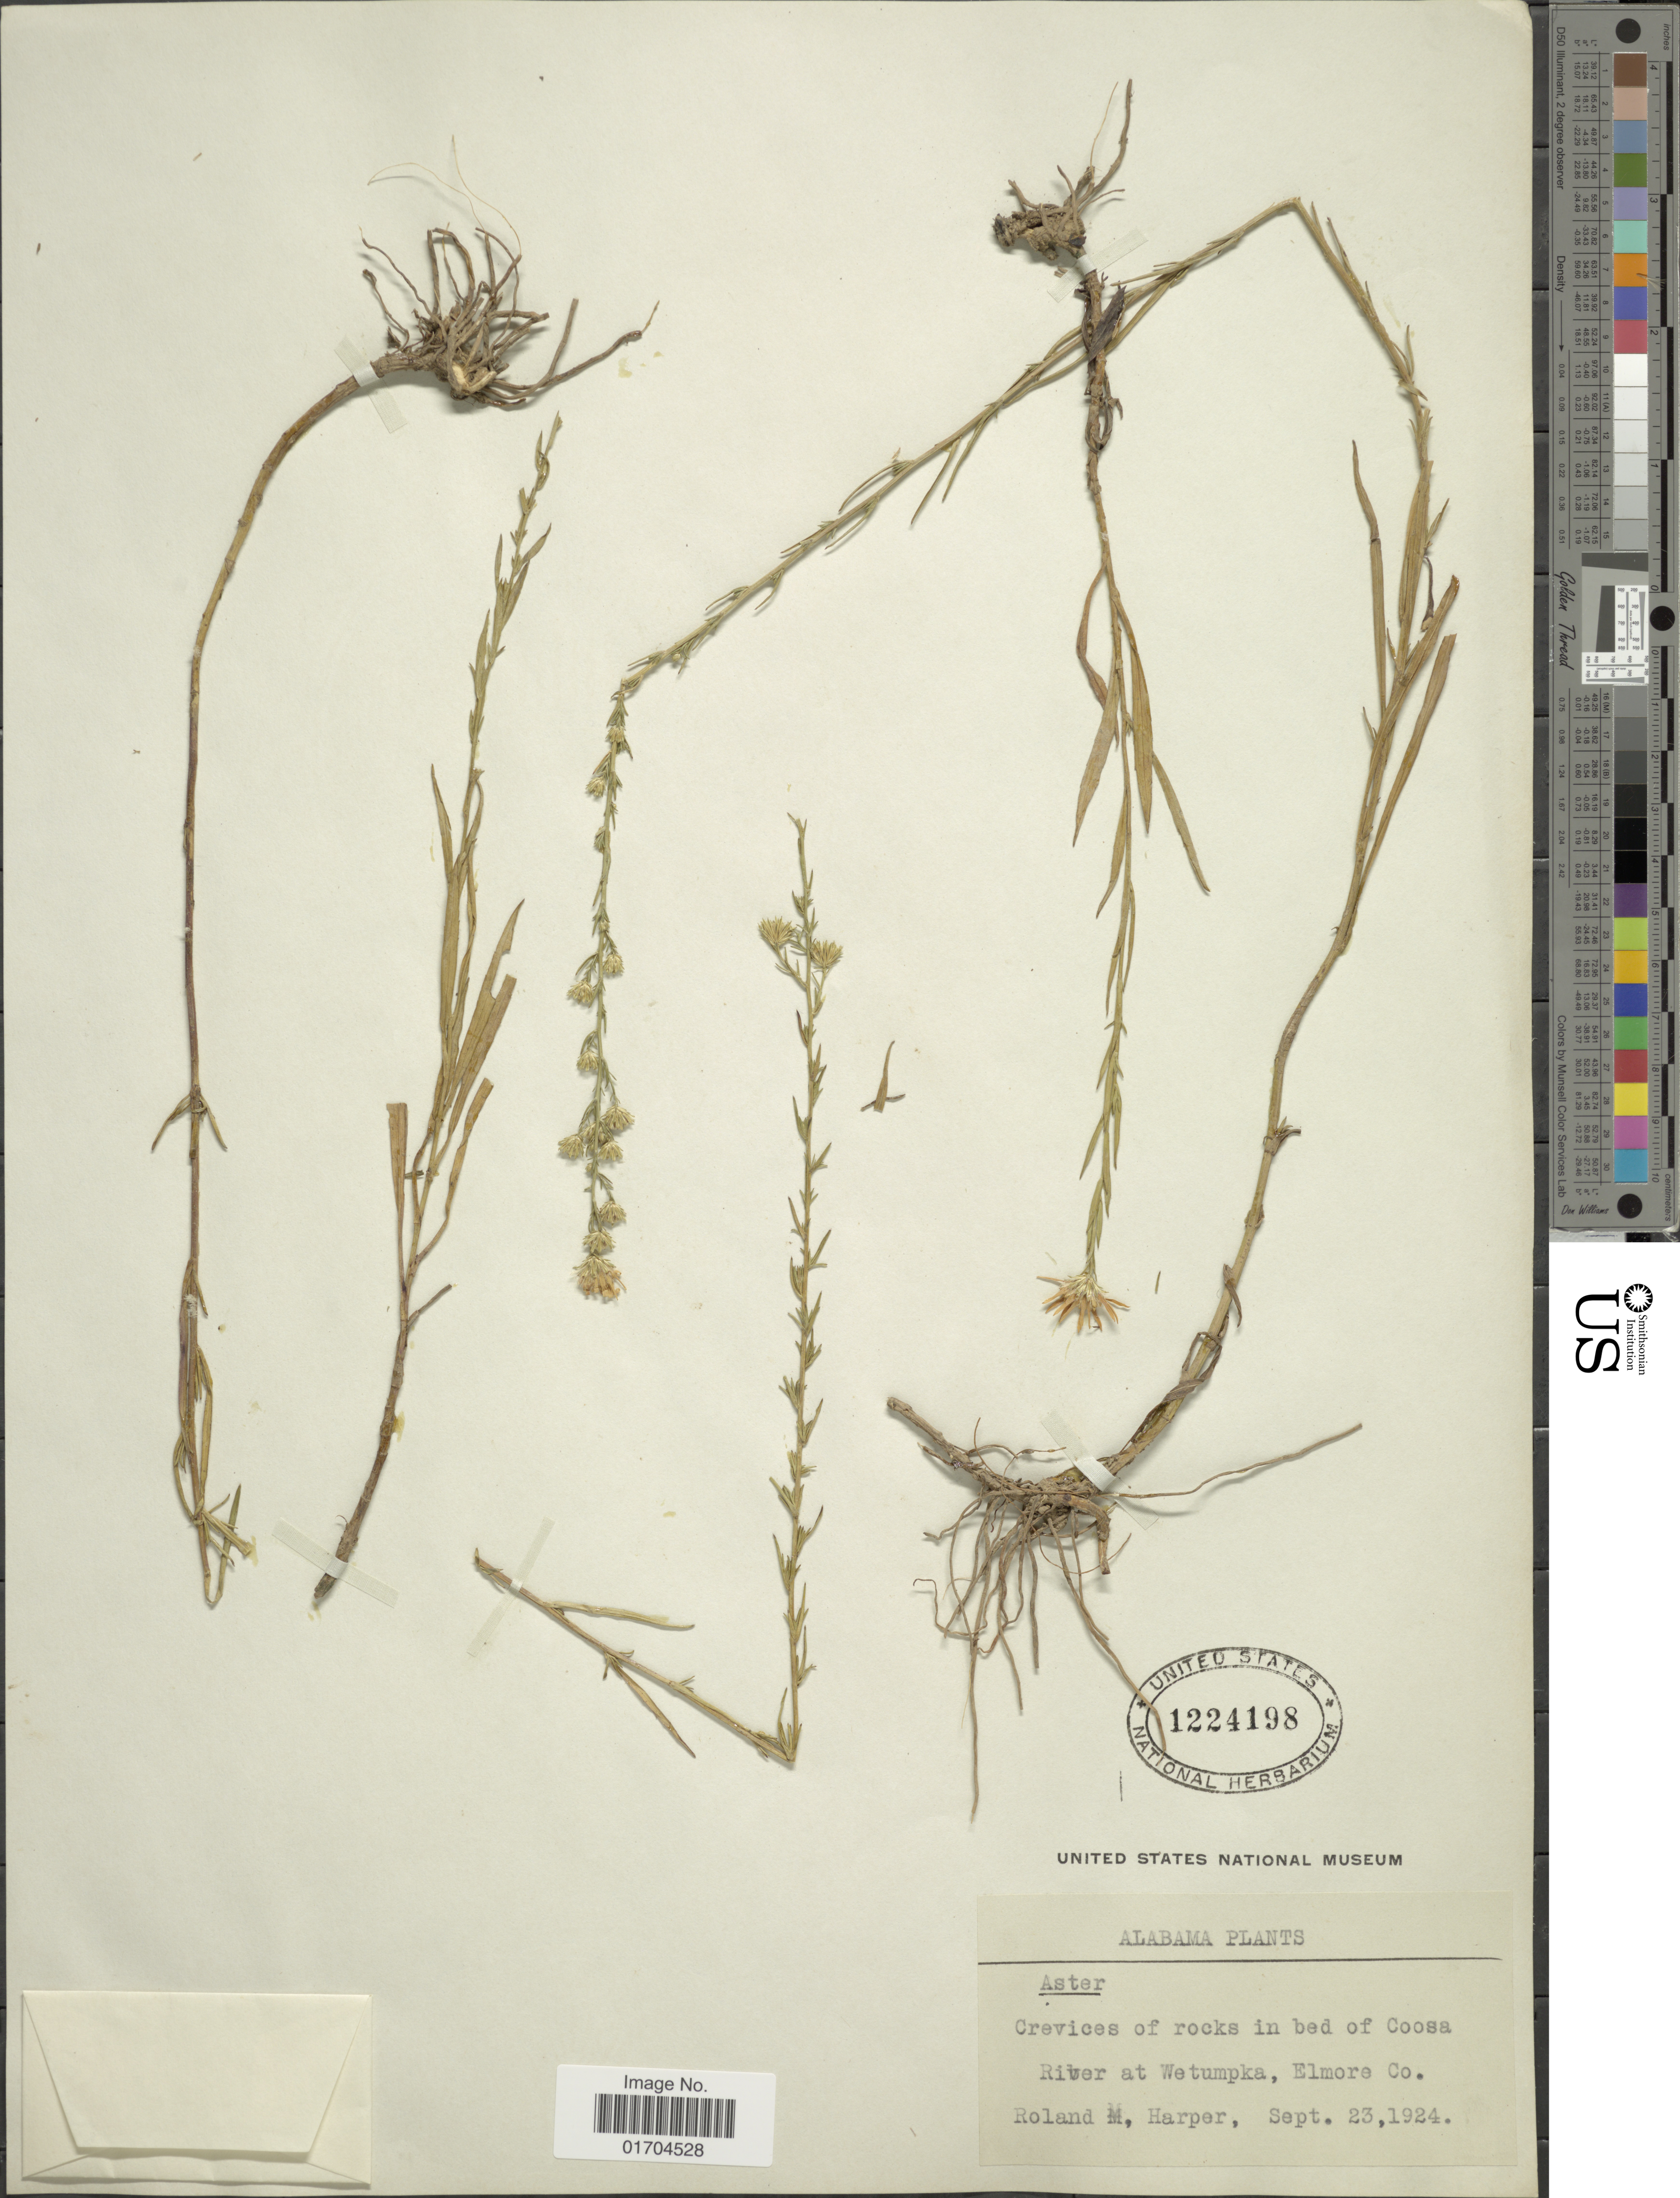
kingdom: Plantae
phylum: Tracheophyta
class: Magnoliopsida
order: Asterales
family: Asteraceae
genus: Symphyotrichum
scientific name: Symphyotrichum sp.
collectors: R. M. Harper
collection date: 1924-09-23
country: United States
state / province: Alabama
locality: In bed of Coosa River at Wetumpka, Elmore Co.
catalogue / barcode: US 1224198